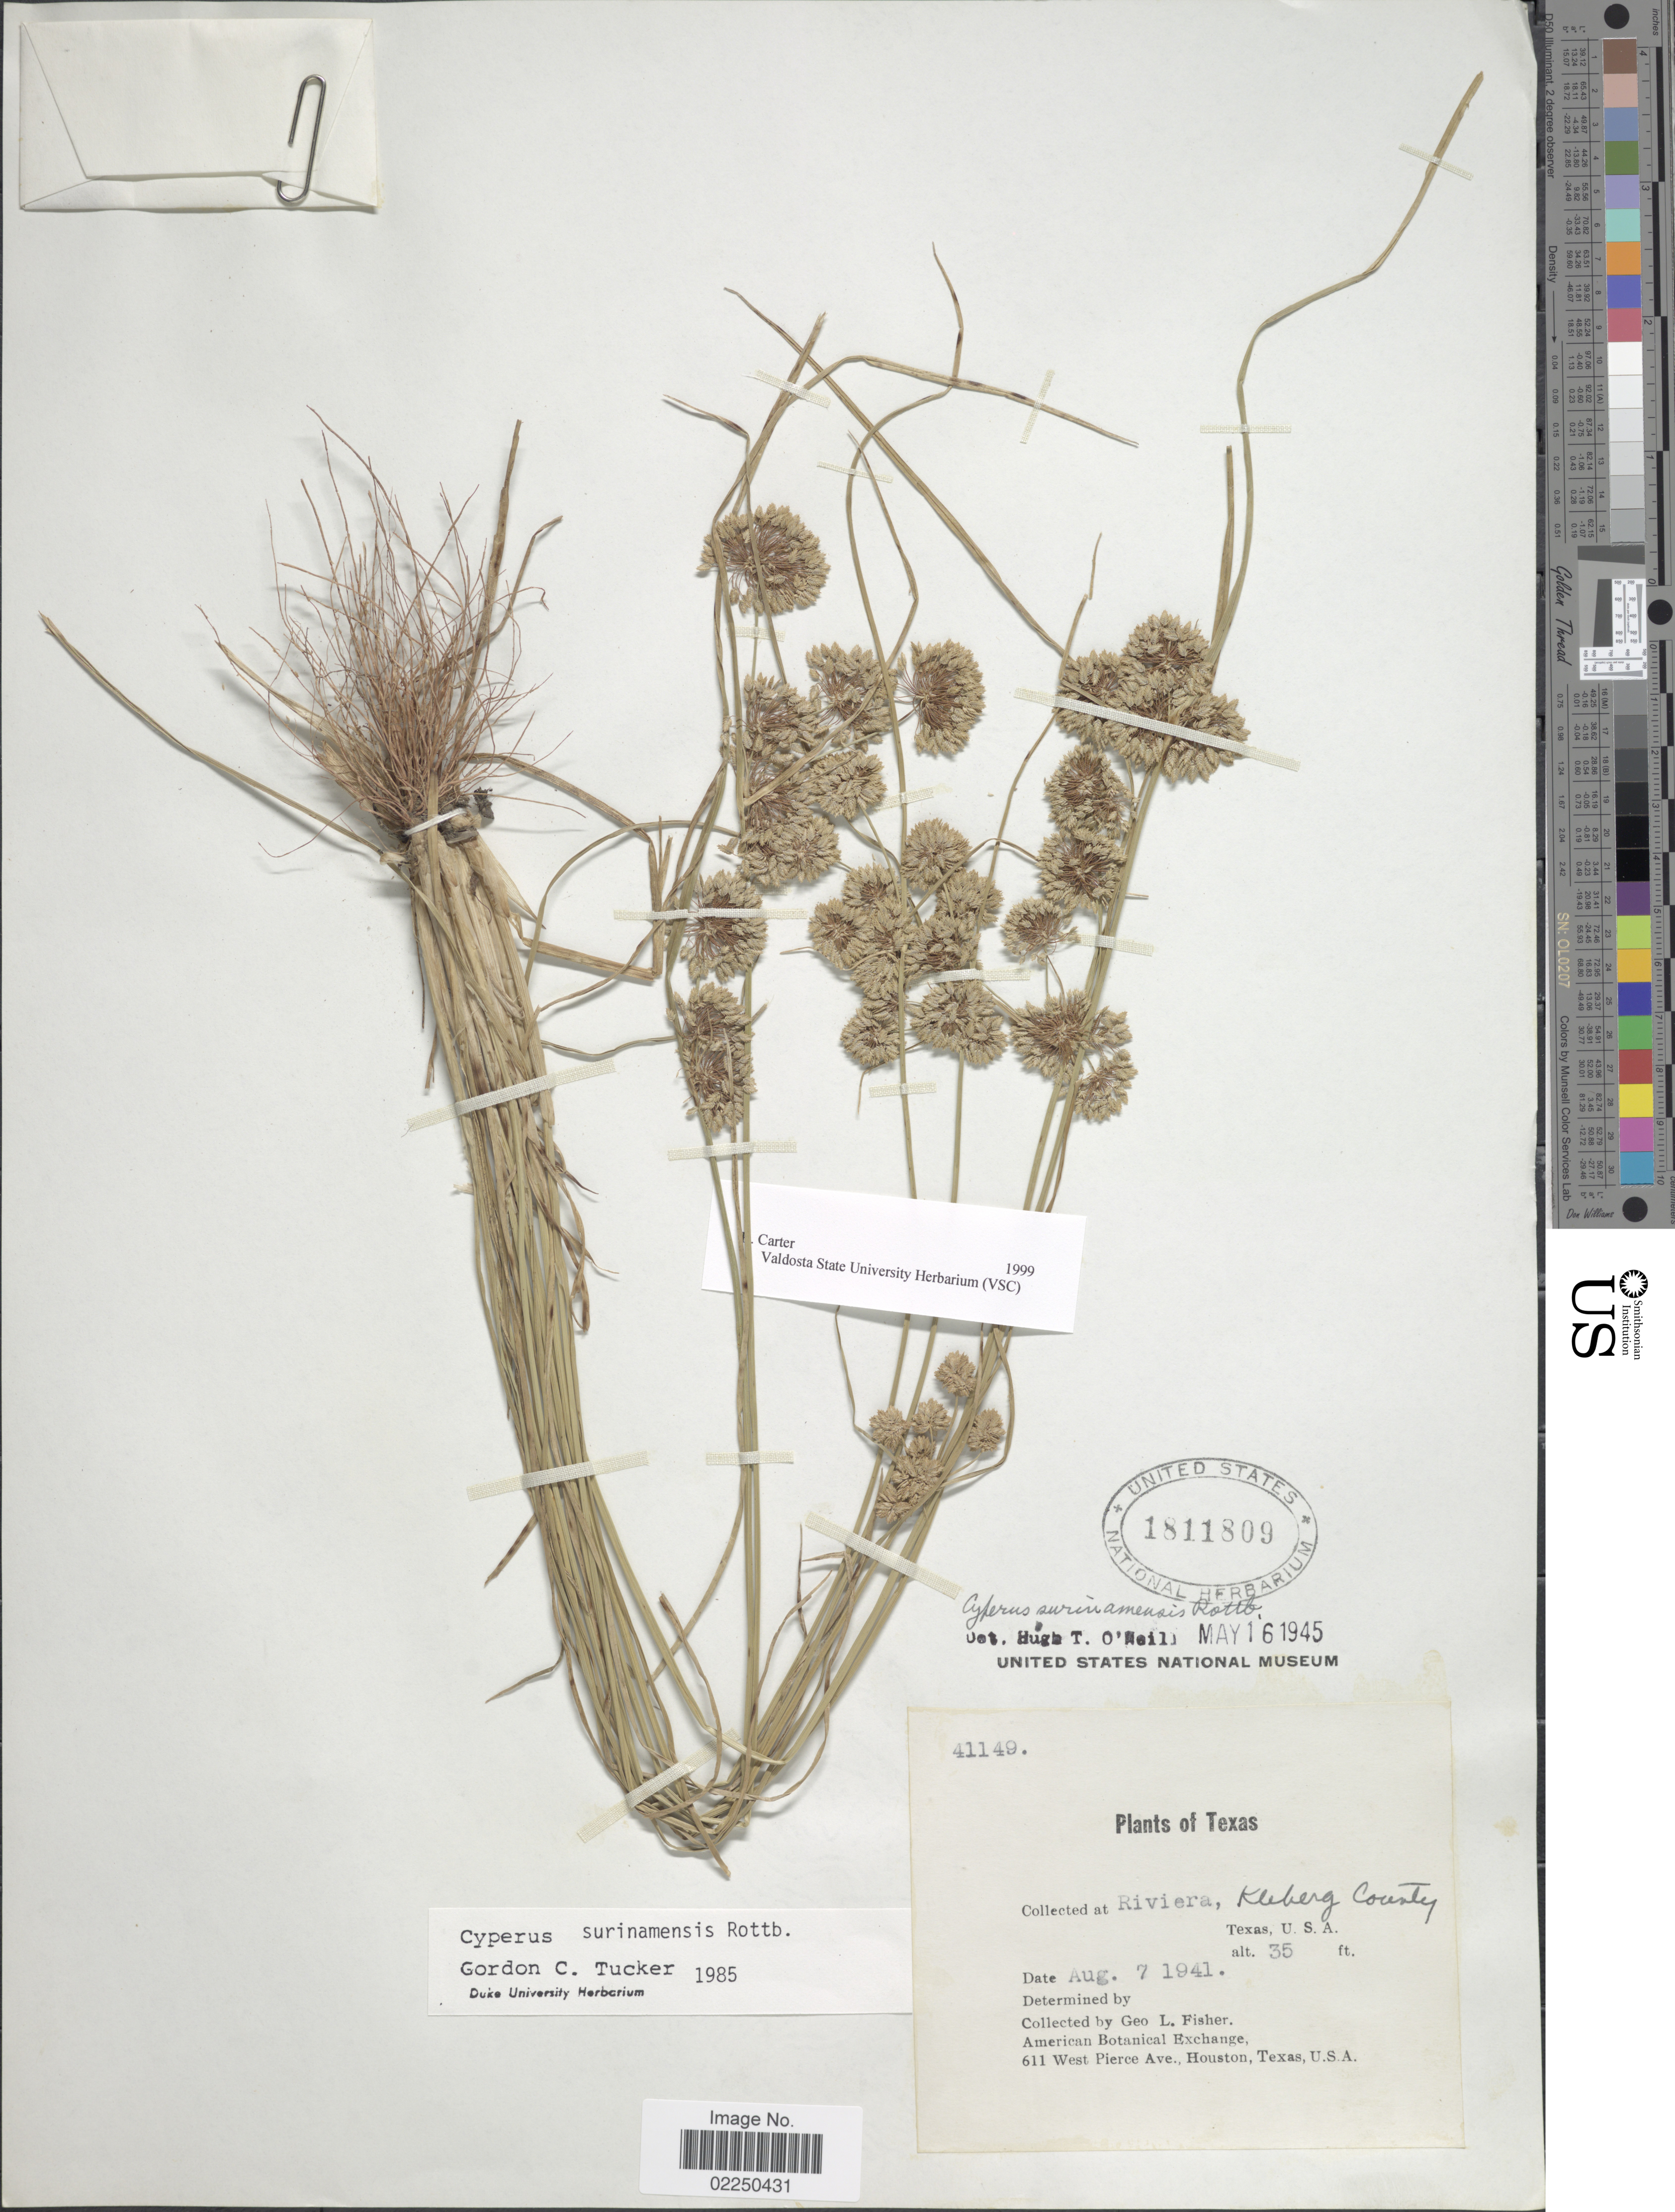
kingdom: Plantae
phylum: Tracheophyta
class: Liliopsida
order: Poales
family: Cyperaceae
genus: Cyperus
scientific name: Cyperus surinamensis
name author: Rottb.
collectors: G. L. Fisher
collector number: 41149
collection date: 1941-08-07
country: United States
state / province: Texas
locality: Riviera, Kleberg County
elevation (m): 11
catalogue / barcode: US 1811809